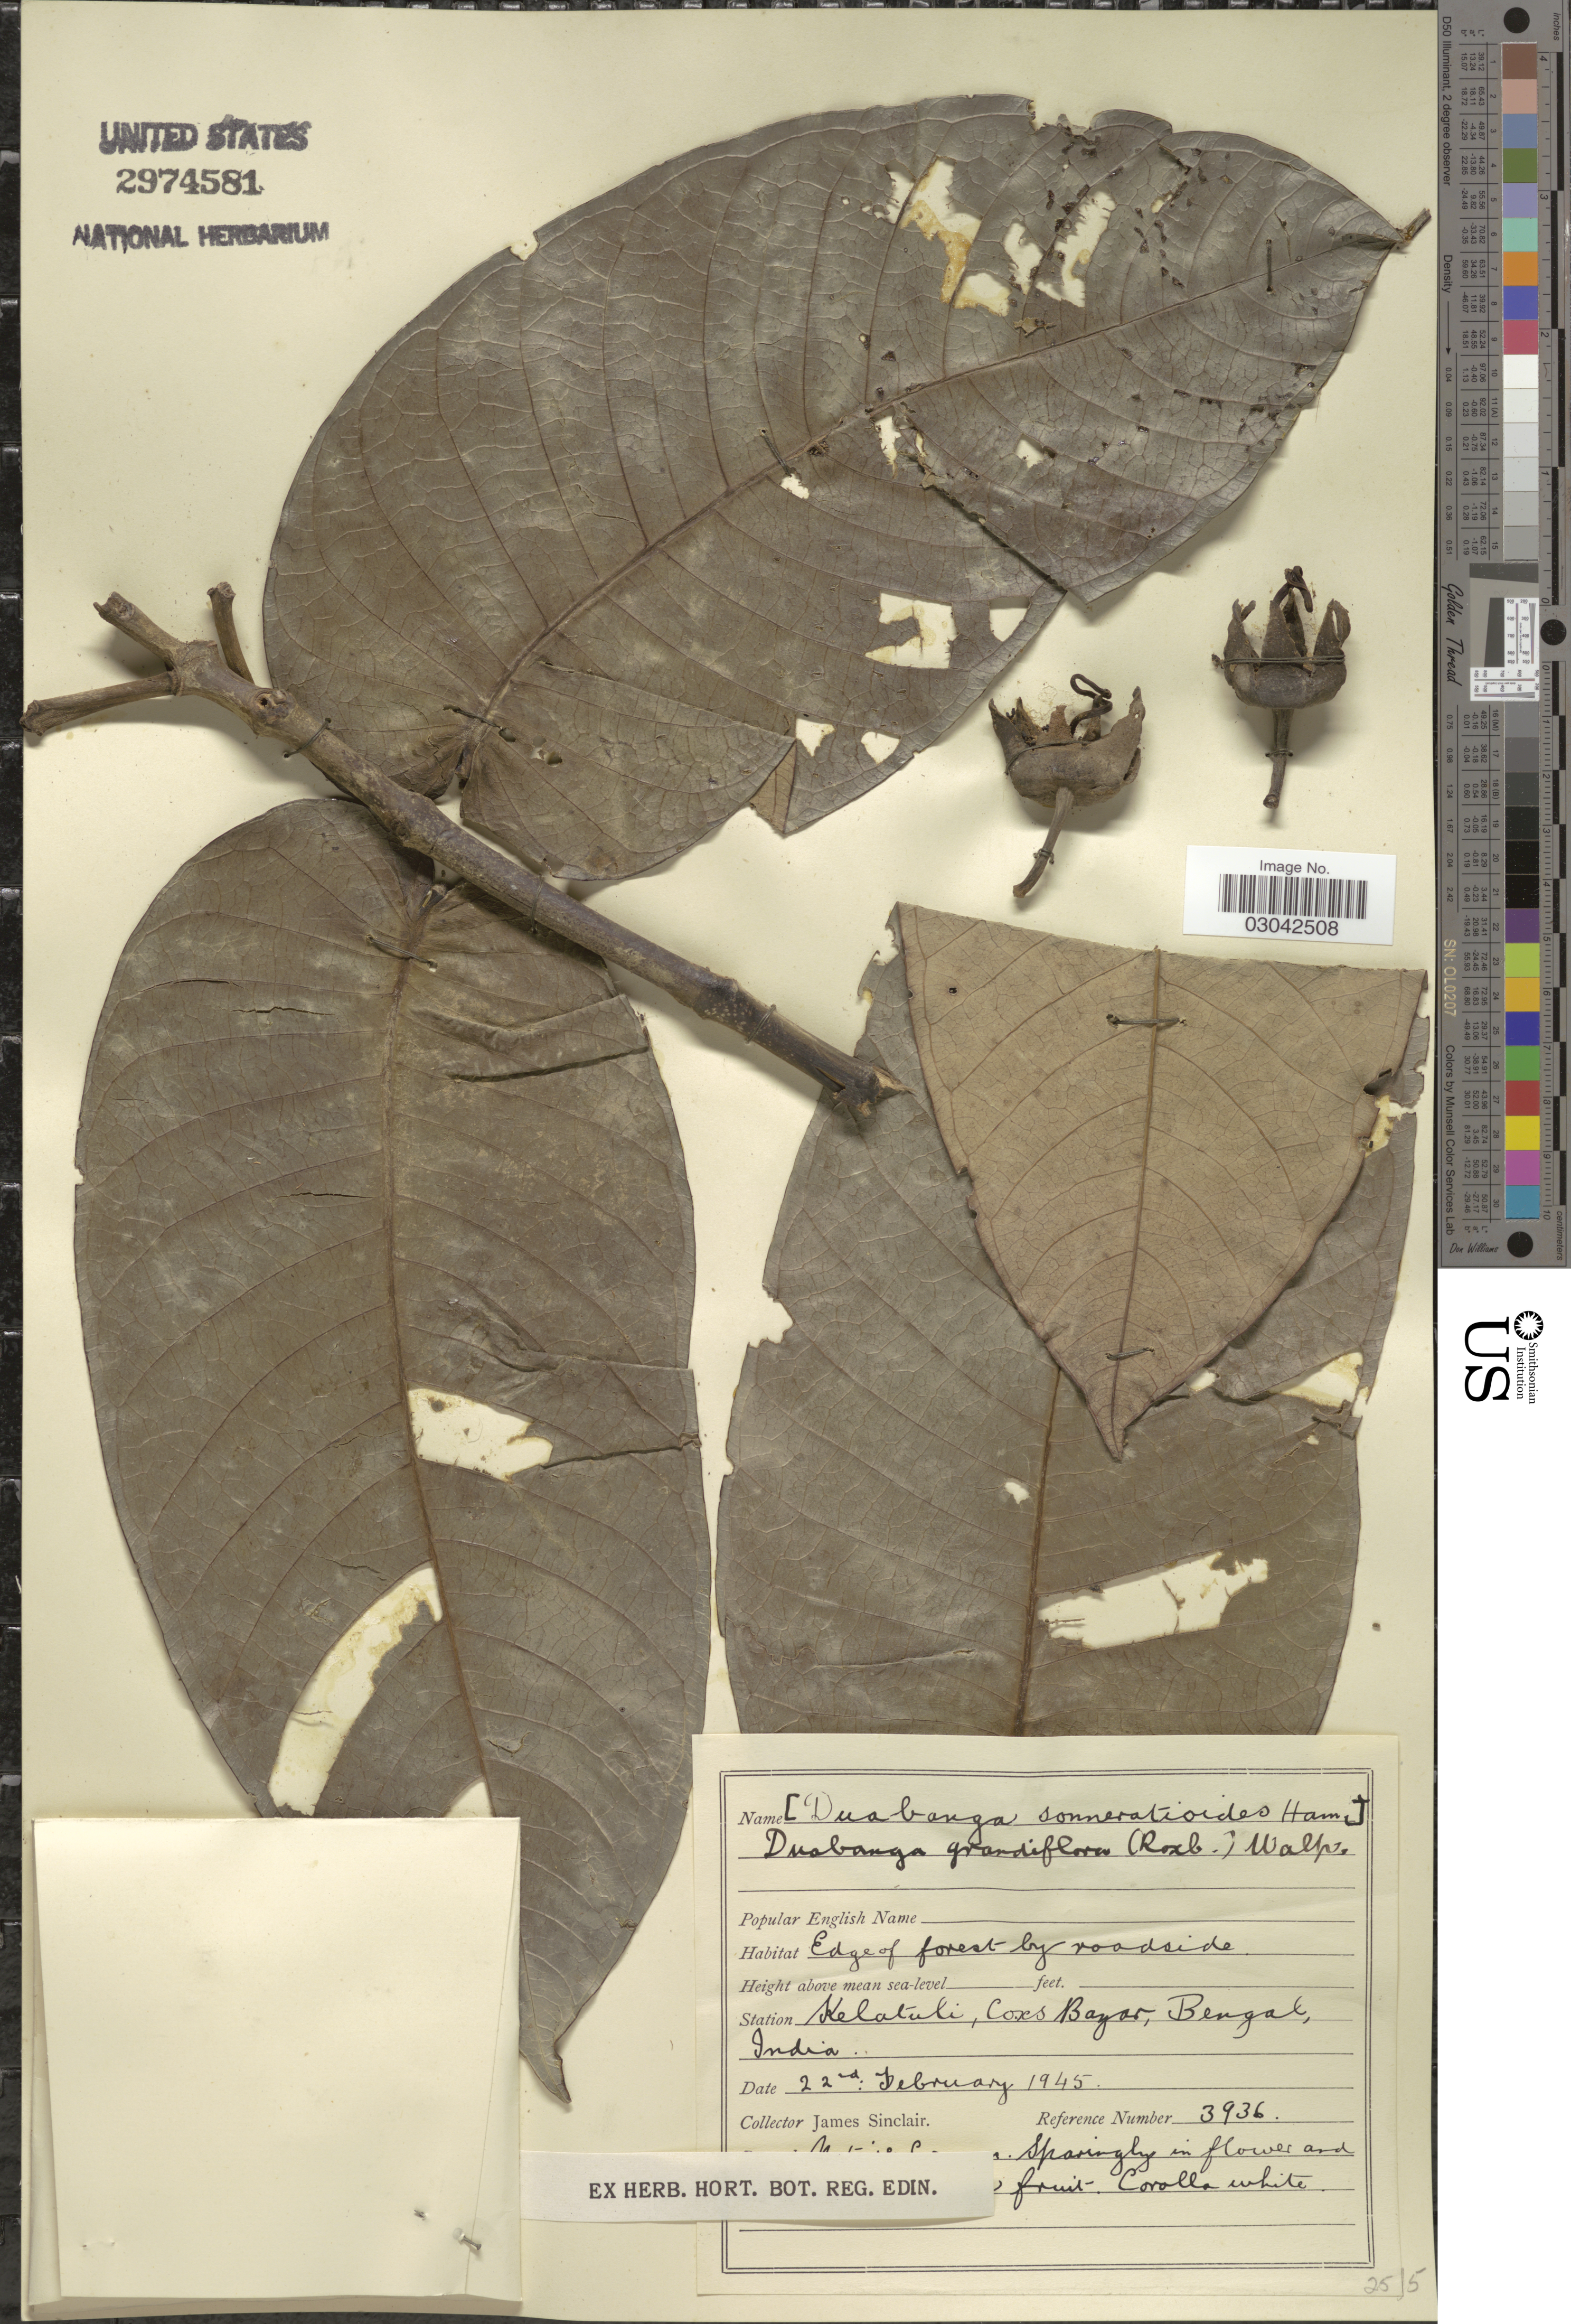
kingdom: Plantae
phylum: Tracheophyta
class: Magnoliopsida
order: Myrtales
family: Lythraceae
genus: Duabanga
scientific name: Duabanga grandiflora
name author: (Roxb. ex DC.) Walp.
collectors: J. Sinclair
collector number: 3936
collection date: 1945-02-22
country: Bangladesh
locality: Station Kelatuli, Cox's Bazar, Bengal.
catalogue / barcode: US 2974581